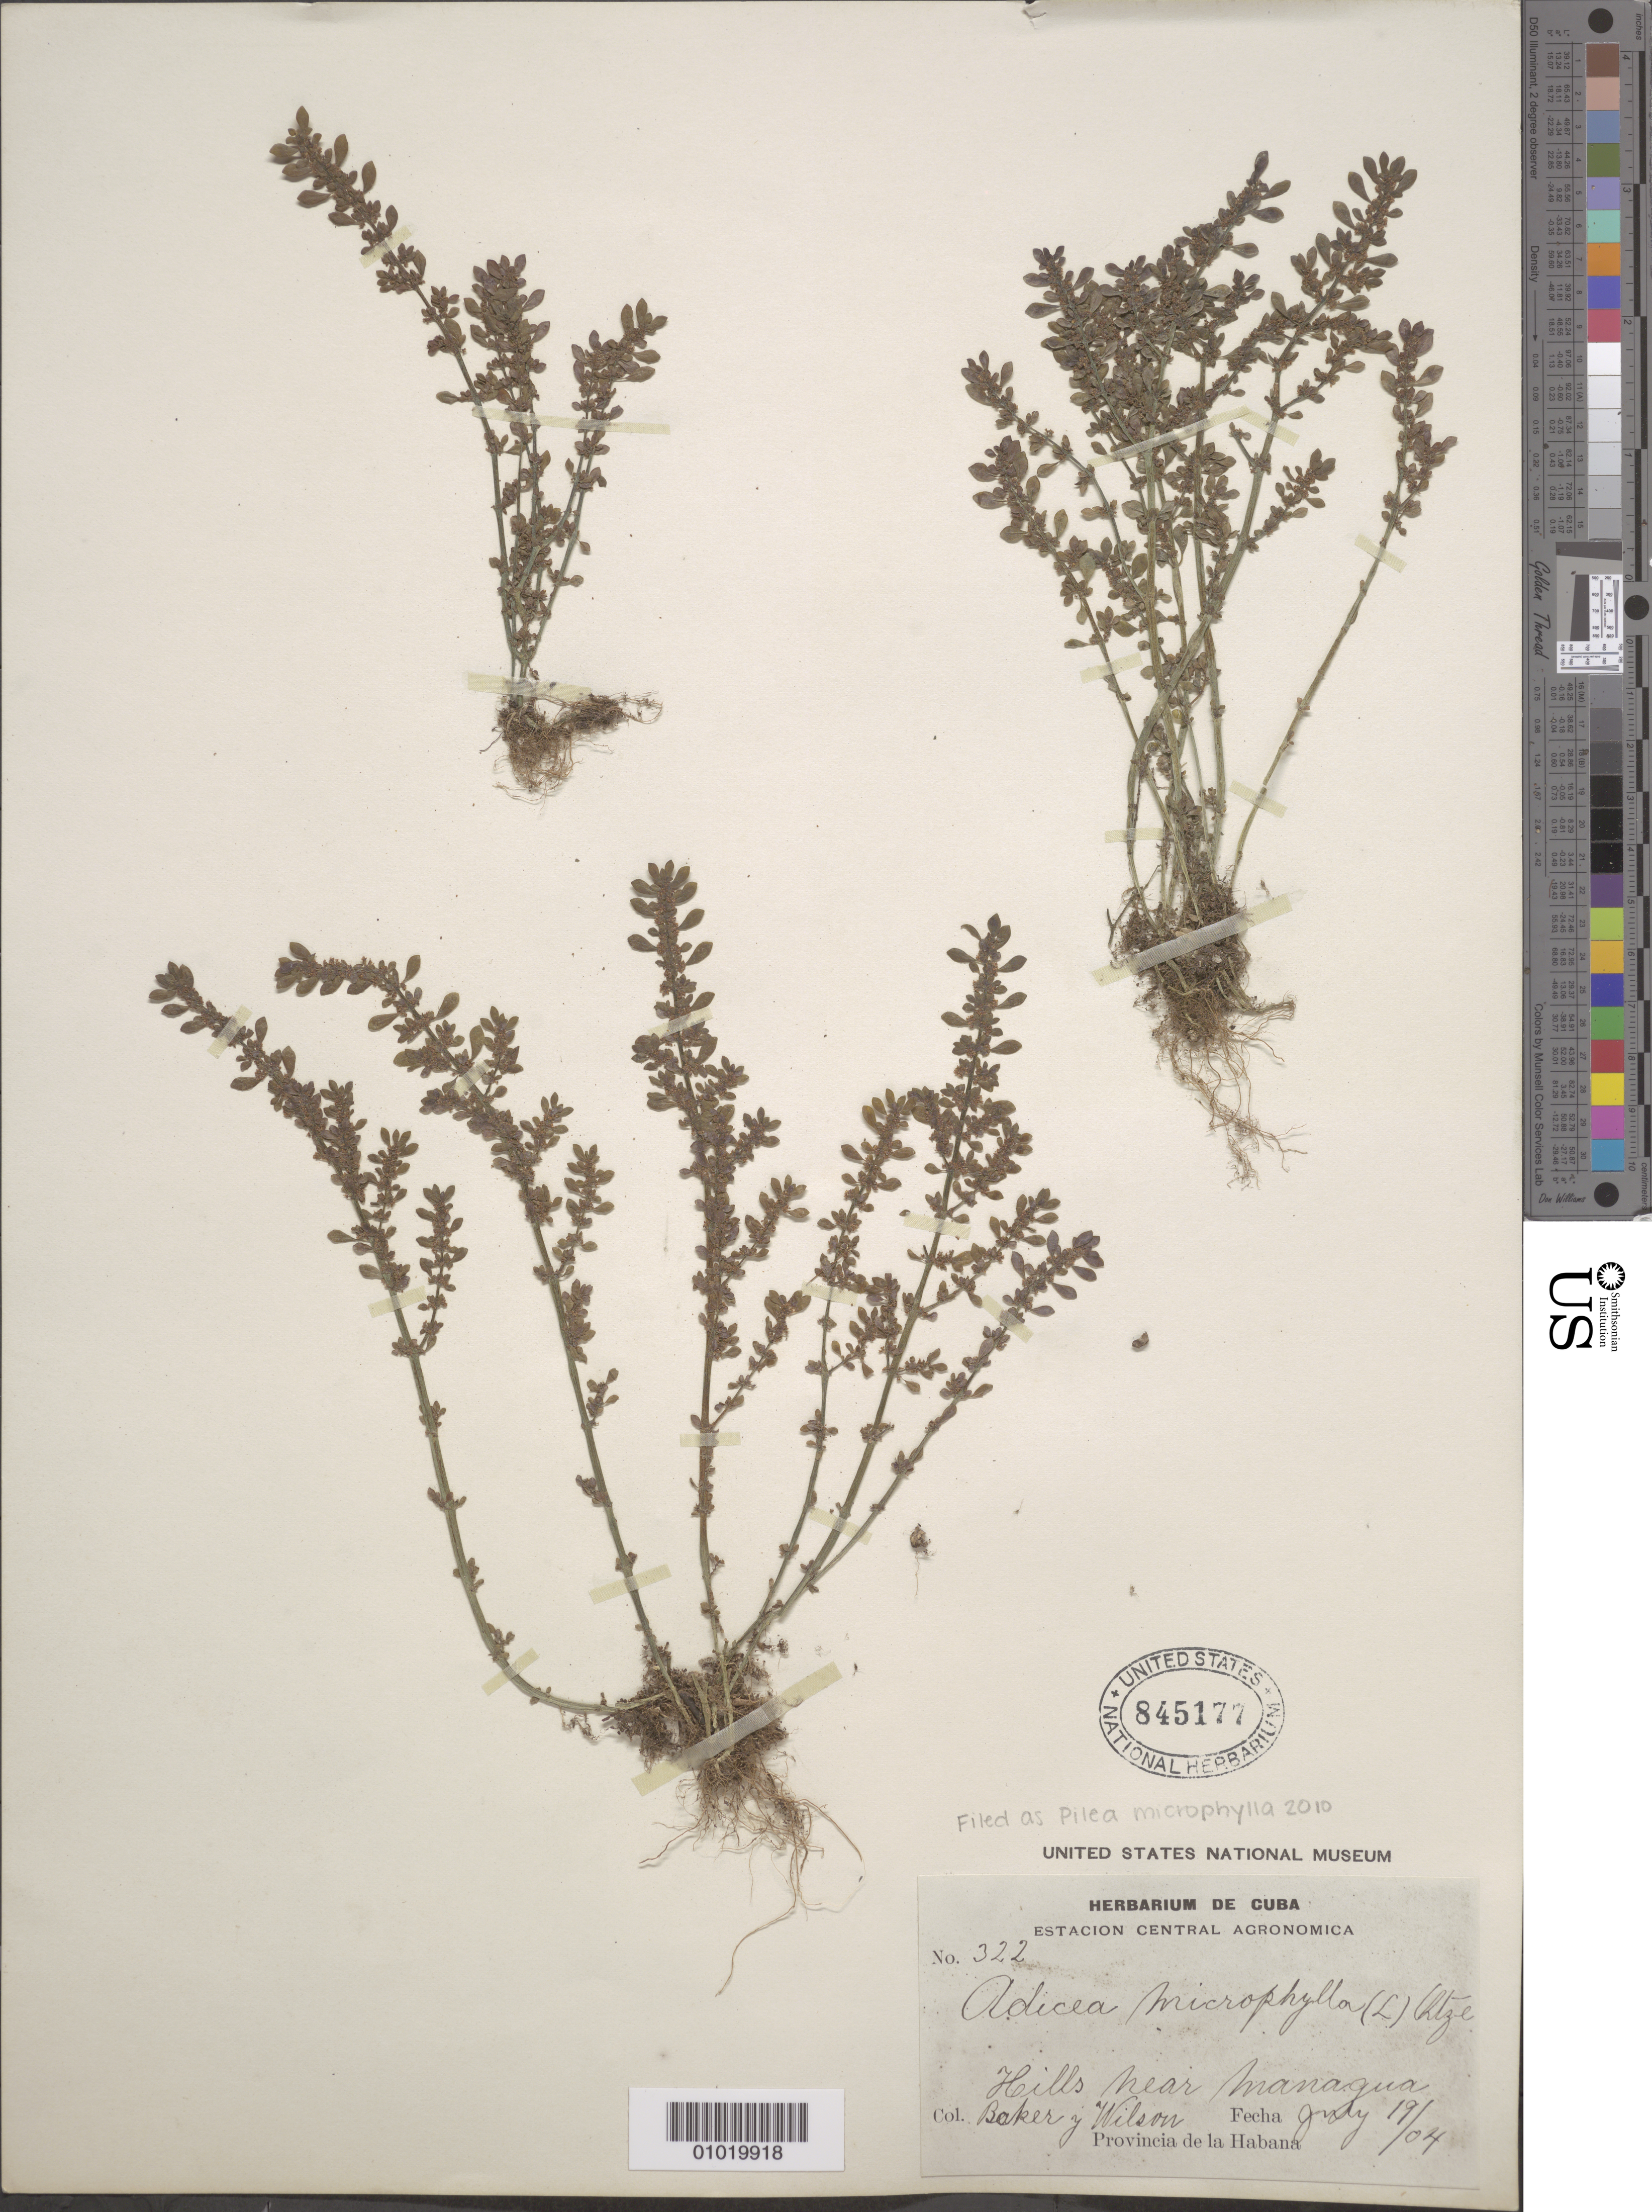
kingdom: Plantae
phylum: Tracheophyta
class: Magnoliopsida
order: Rosales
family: Urticaceae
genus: Pilea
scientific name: Pilea microphylla var. microphylla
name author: (L.) Liebm.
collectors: C. F. Baker & -- Wilson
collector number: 322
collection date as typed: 19 Jul 1904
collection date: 1904-07-19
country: Cuba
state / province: La Habana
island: Cuba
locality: Hills near Managua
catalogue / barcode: US 845177